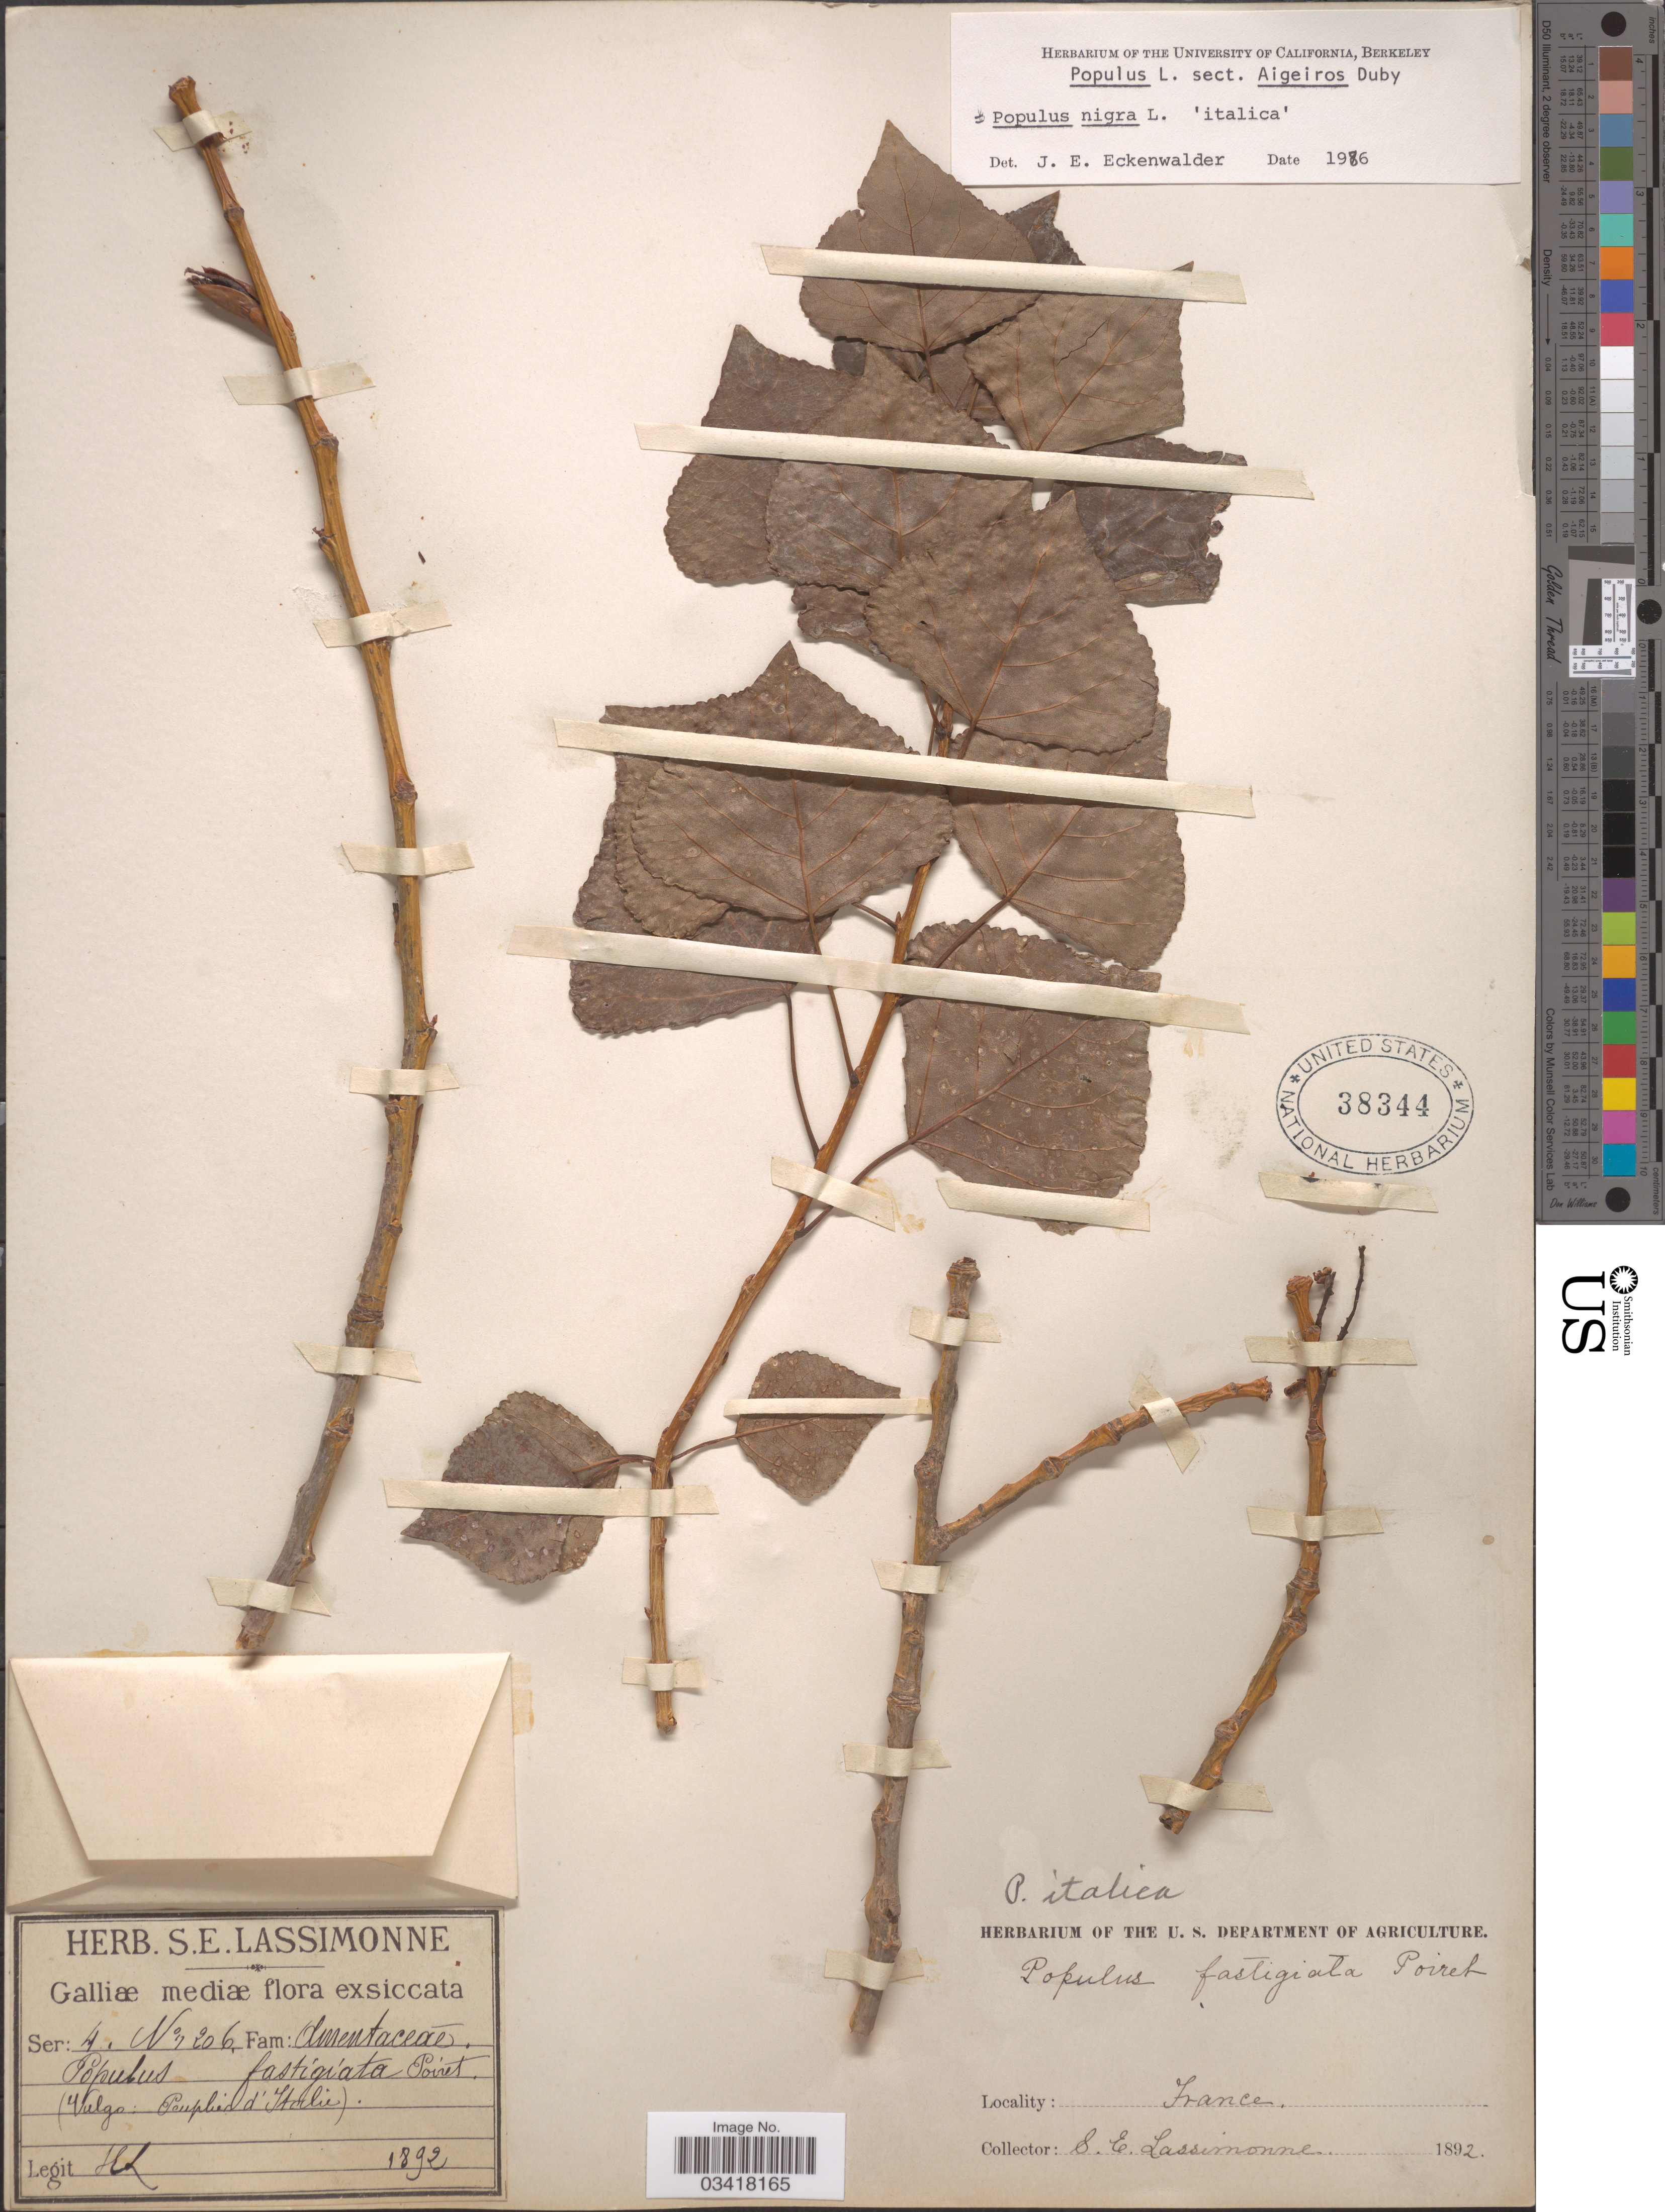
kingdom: Plantae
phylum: Tracheophyta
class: Magnoliopsida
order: Malpighiales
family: Salicaceae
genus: Populus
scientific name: Populus nigra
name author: L.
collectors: S. Lassimonne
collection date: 1892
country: France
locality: Galliæ mediæ (Vulgo: Peuplier d' Italie).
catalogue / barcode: US 38344